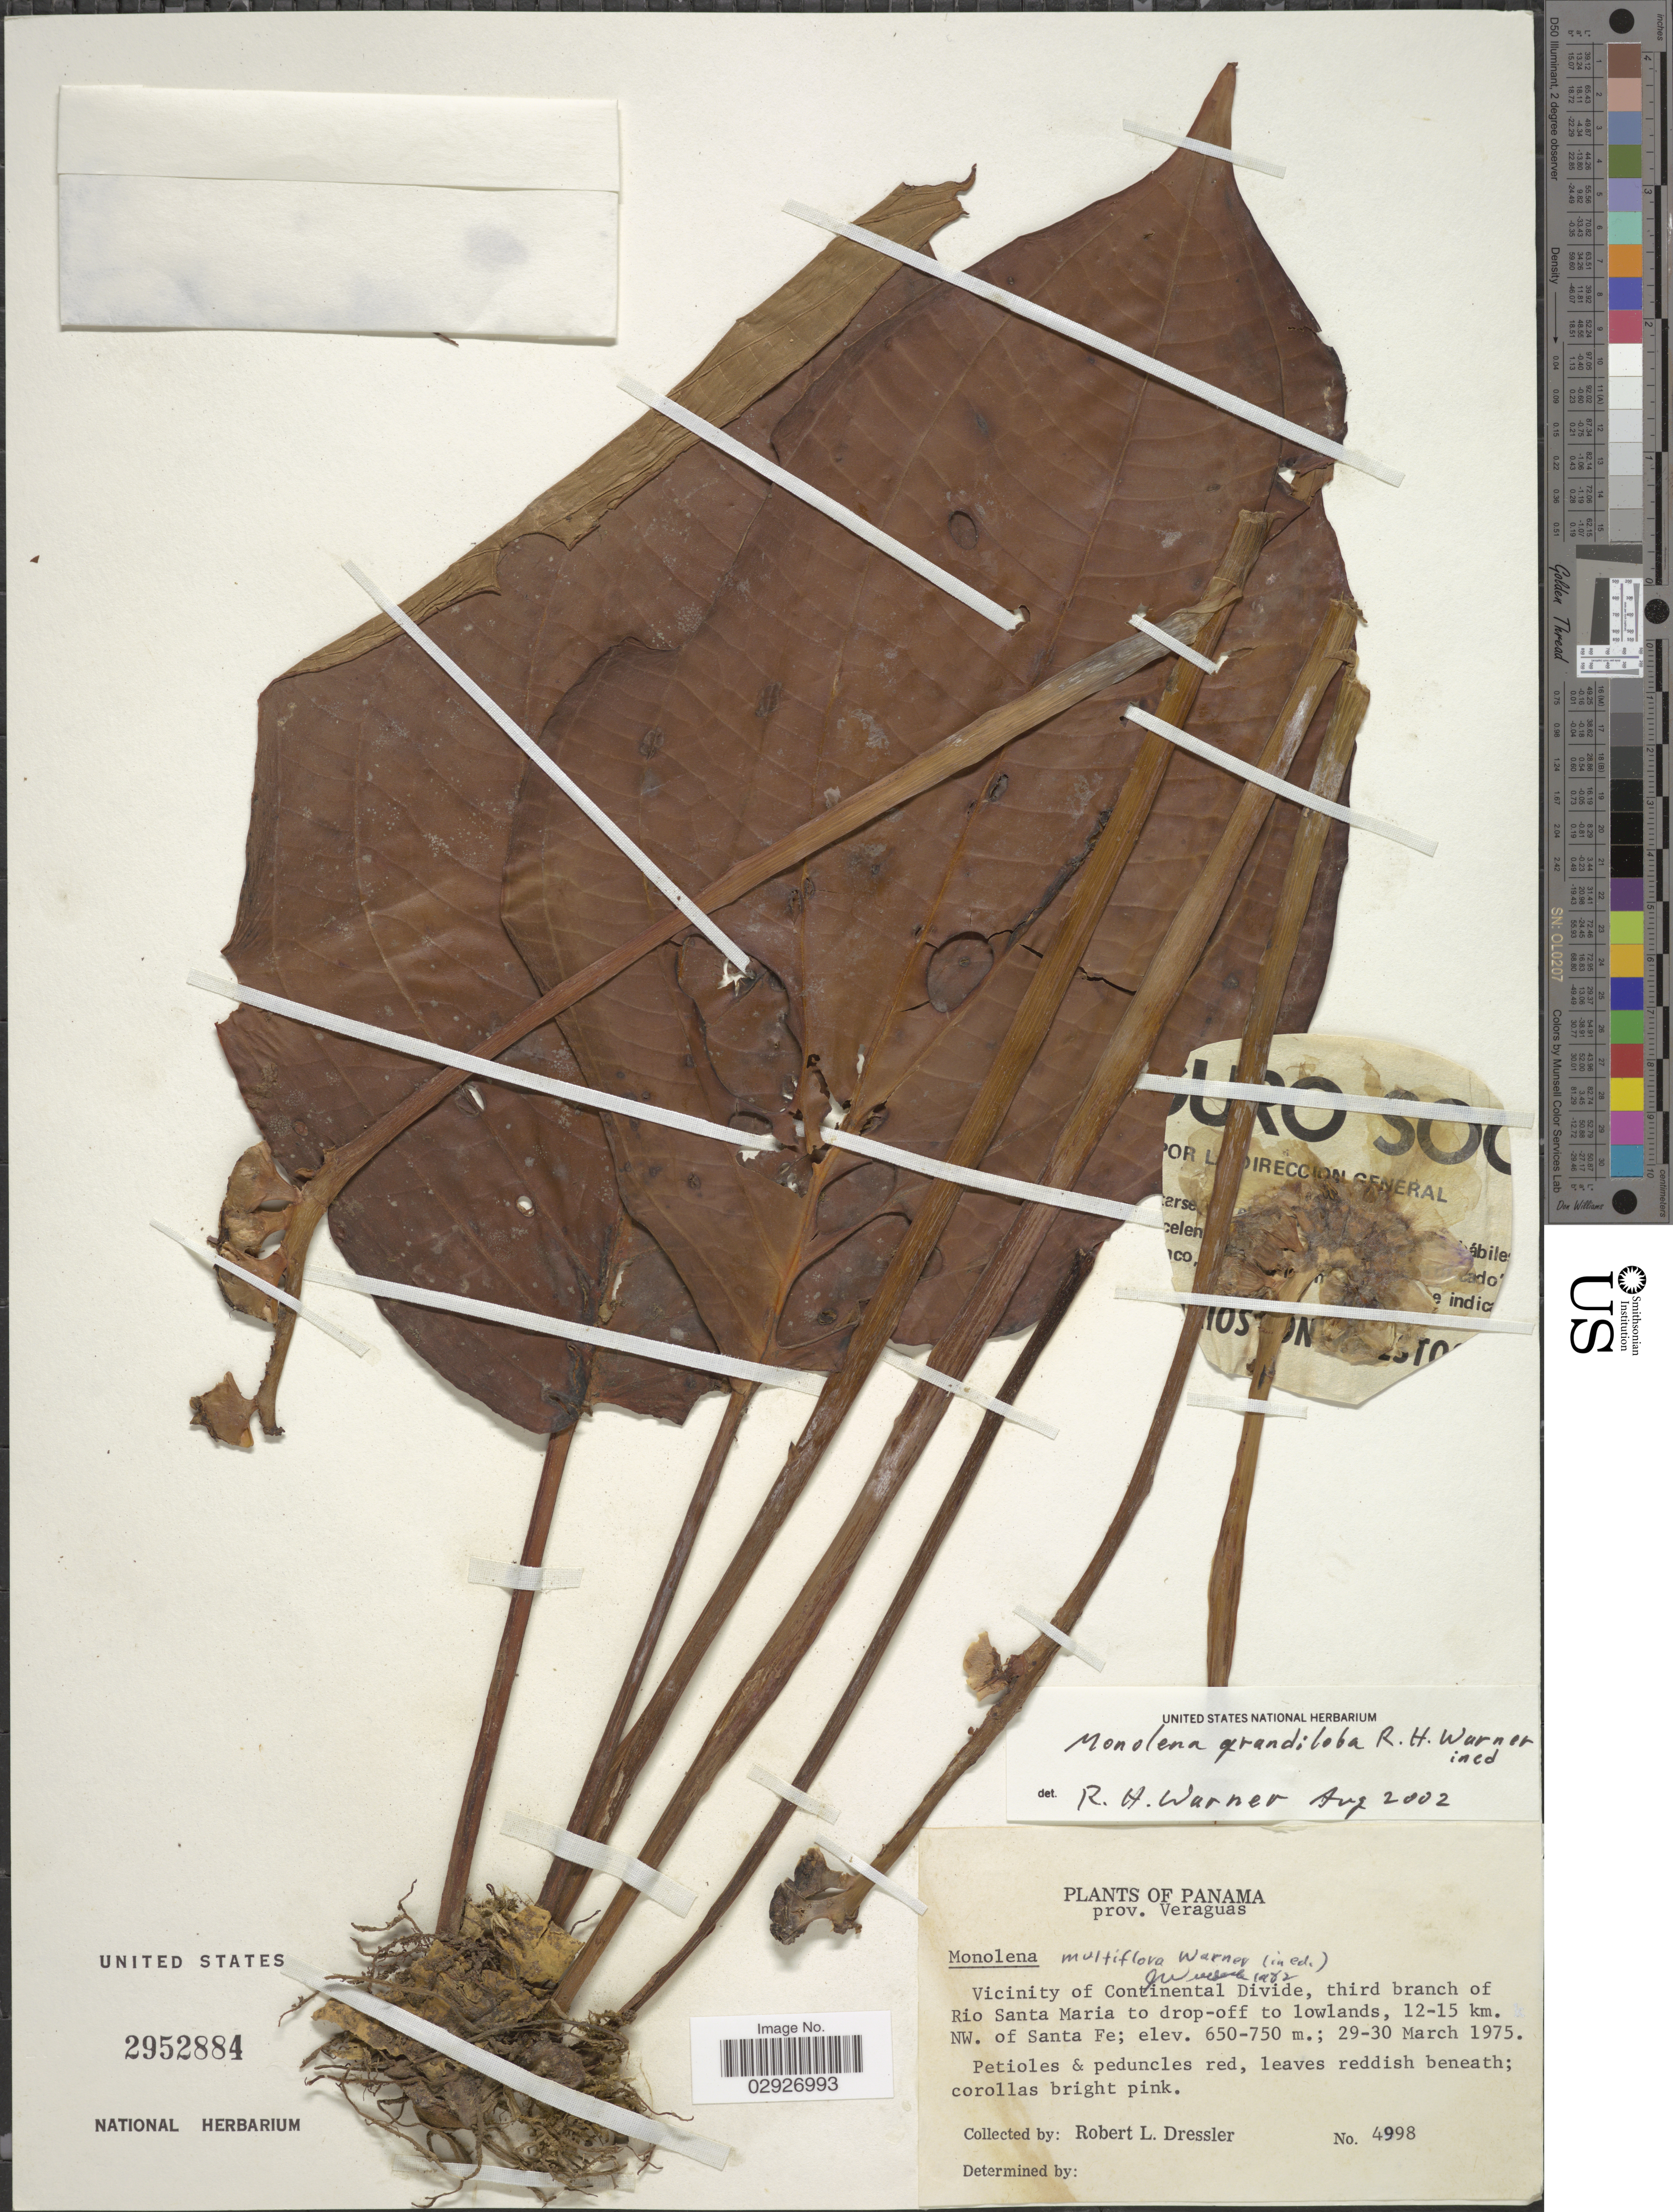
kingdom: Plantae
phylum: Tracheophyta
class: Magnoliopsida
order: Myrtales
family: Melastomataceae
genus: Monolena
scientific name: Monolena grandiloba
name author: Warner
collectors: R. Dressler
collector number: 4998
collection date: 1975-03-29/1975-03-30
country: Panama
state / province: Veraguas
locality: Prov. Veraguas. Vicinity of Continental Divide, third branch of Rio Santa Maria to drop-off to lowlands, 12-15 km. NW. of Santa Fe.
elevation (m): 650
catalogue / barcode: US 2952884